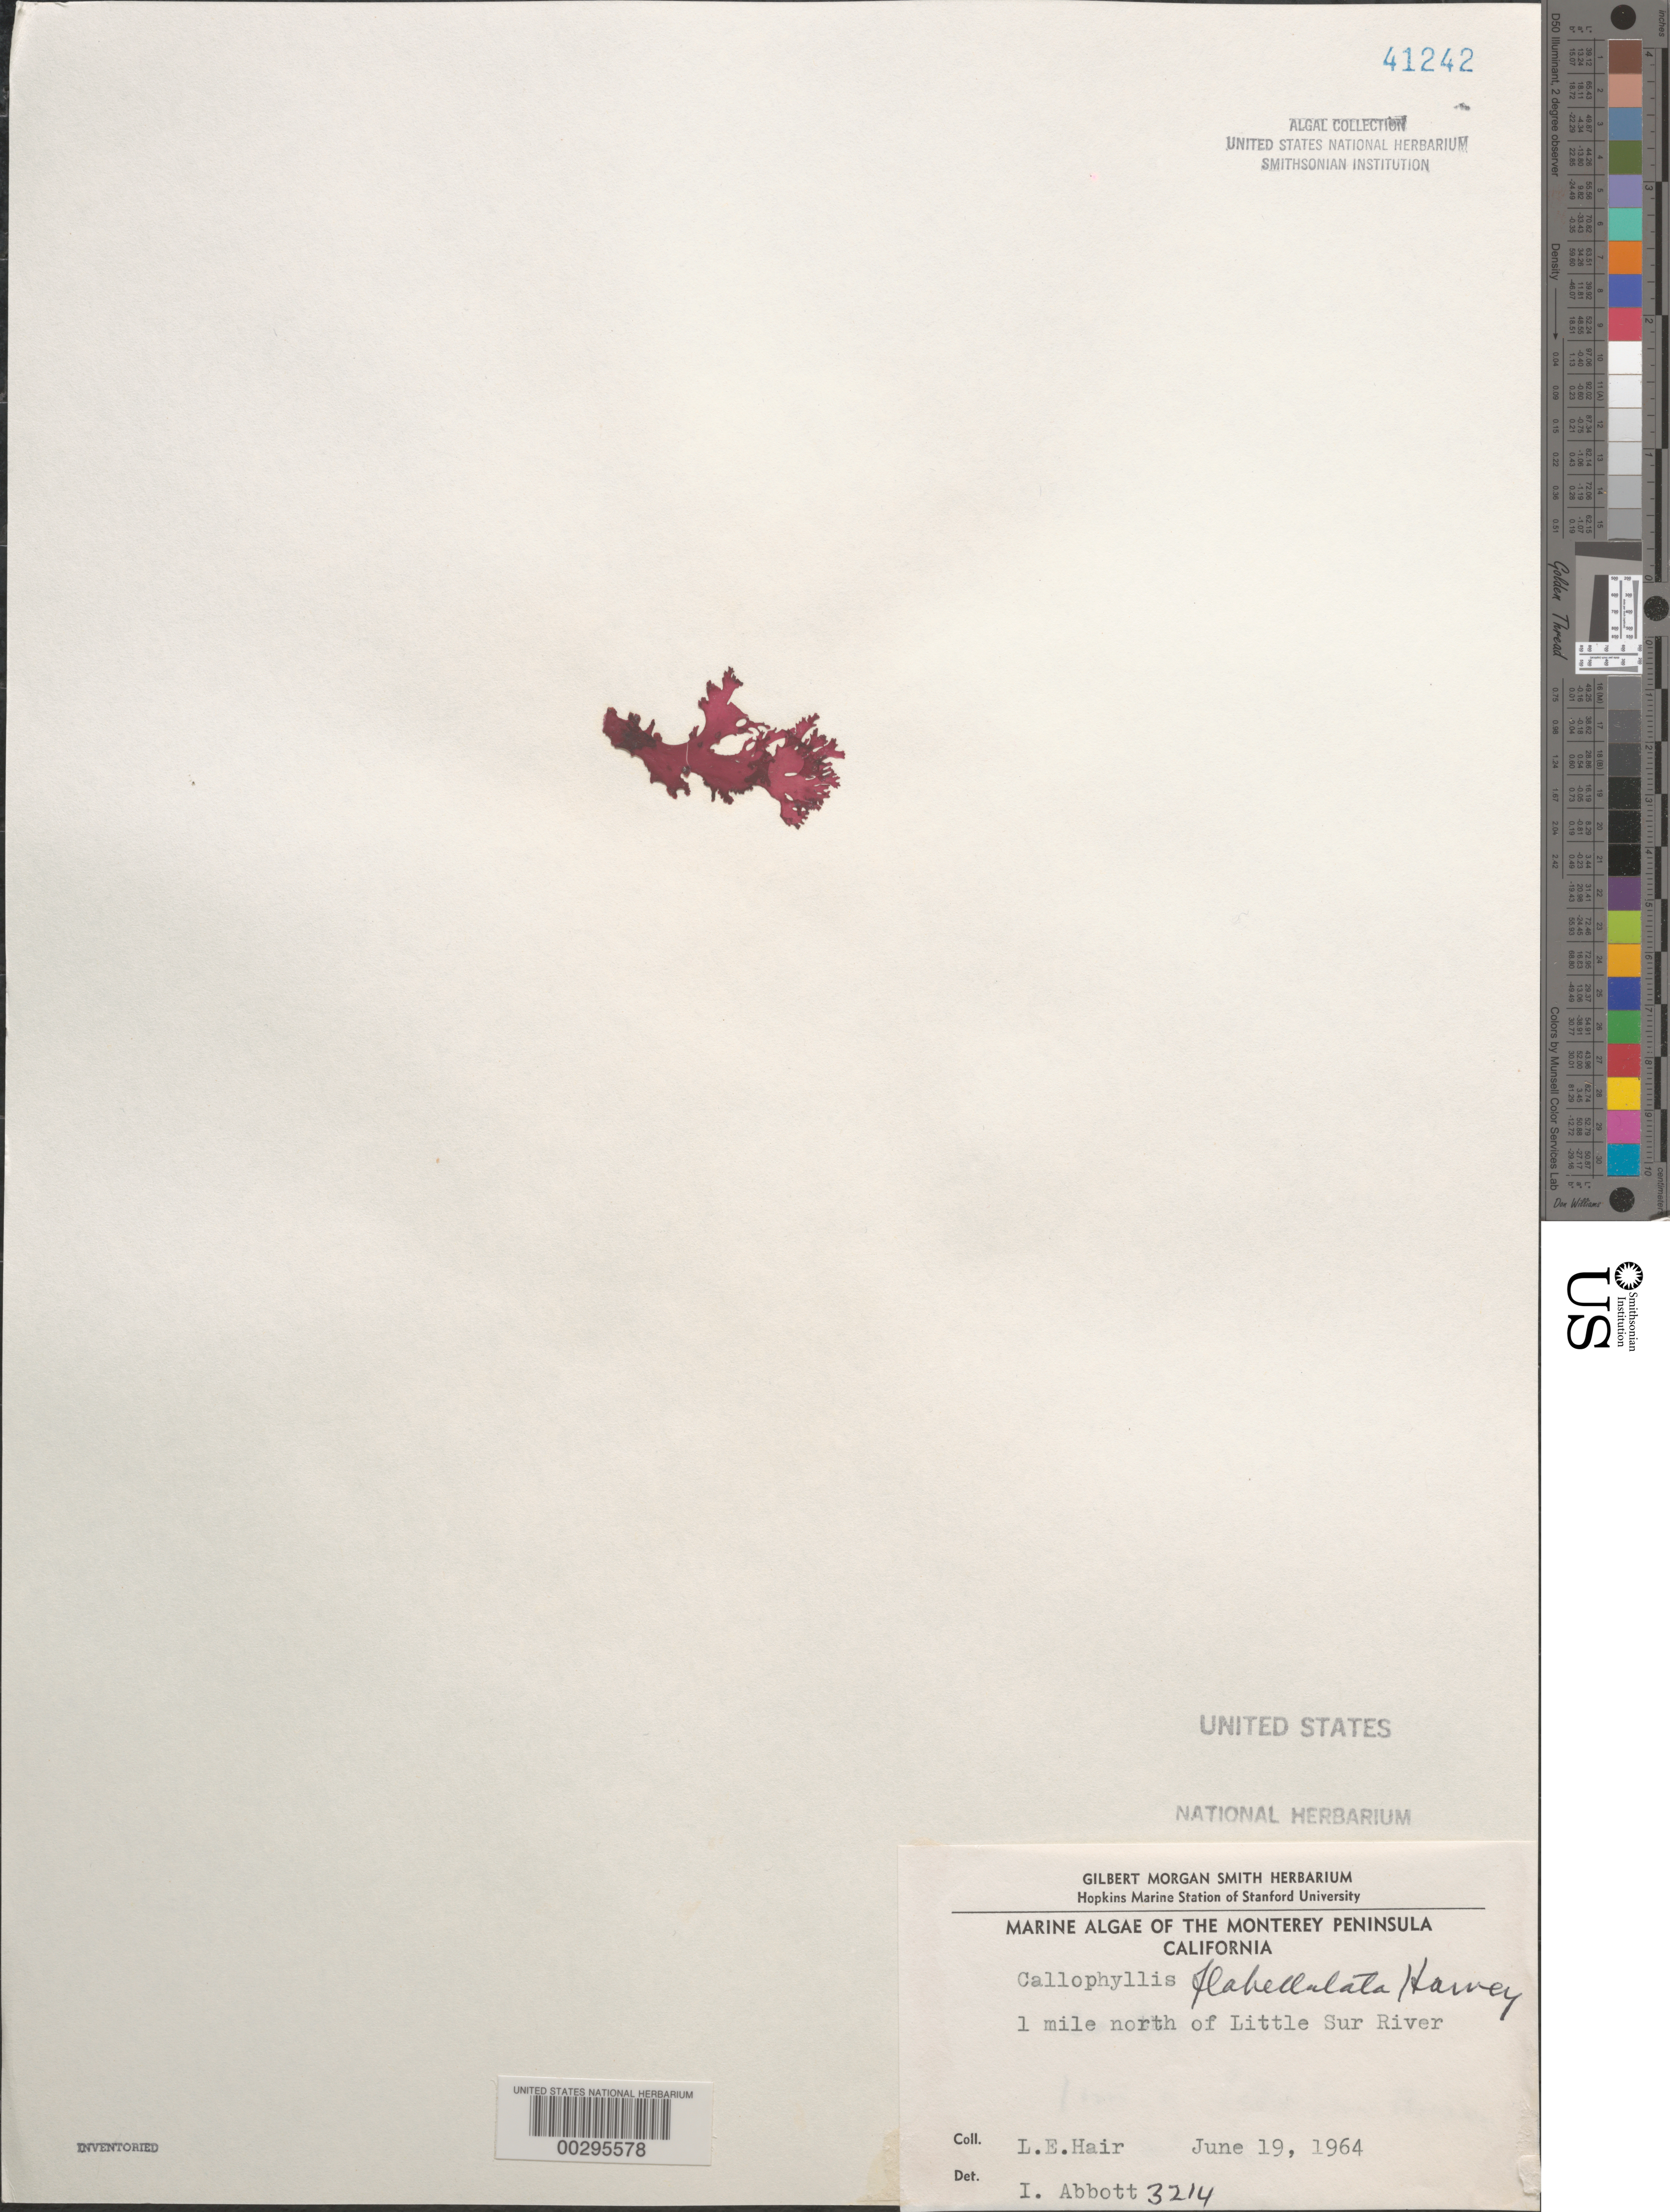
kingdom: Plantae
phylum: Rhodophyta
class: Florideophyceae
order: Gigartinales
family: Kallymeniaceae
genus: Callophyllis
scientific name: Callophyllis flabellulata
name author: Harv.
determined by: Abbott, Isabella A.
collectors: L. Hair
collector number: IAA 3214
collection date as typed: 19 Jun 1964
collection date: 1964-06-19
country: United States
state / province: California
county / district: Monterey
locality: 1 mile north of Little Sur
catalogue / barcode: US 41242